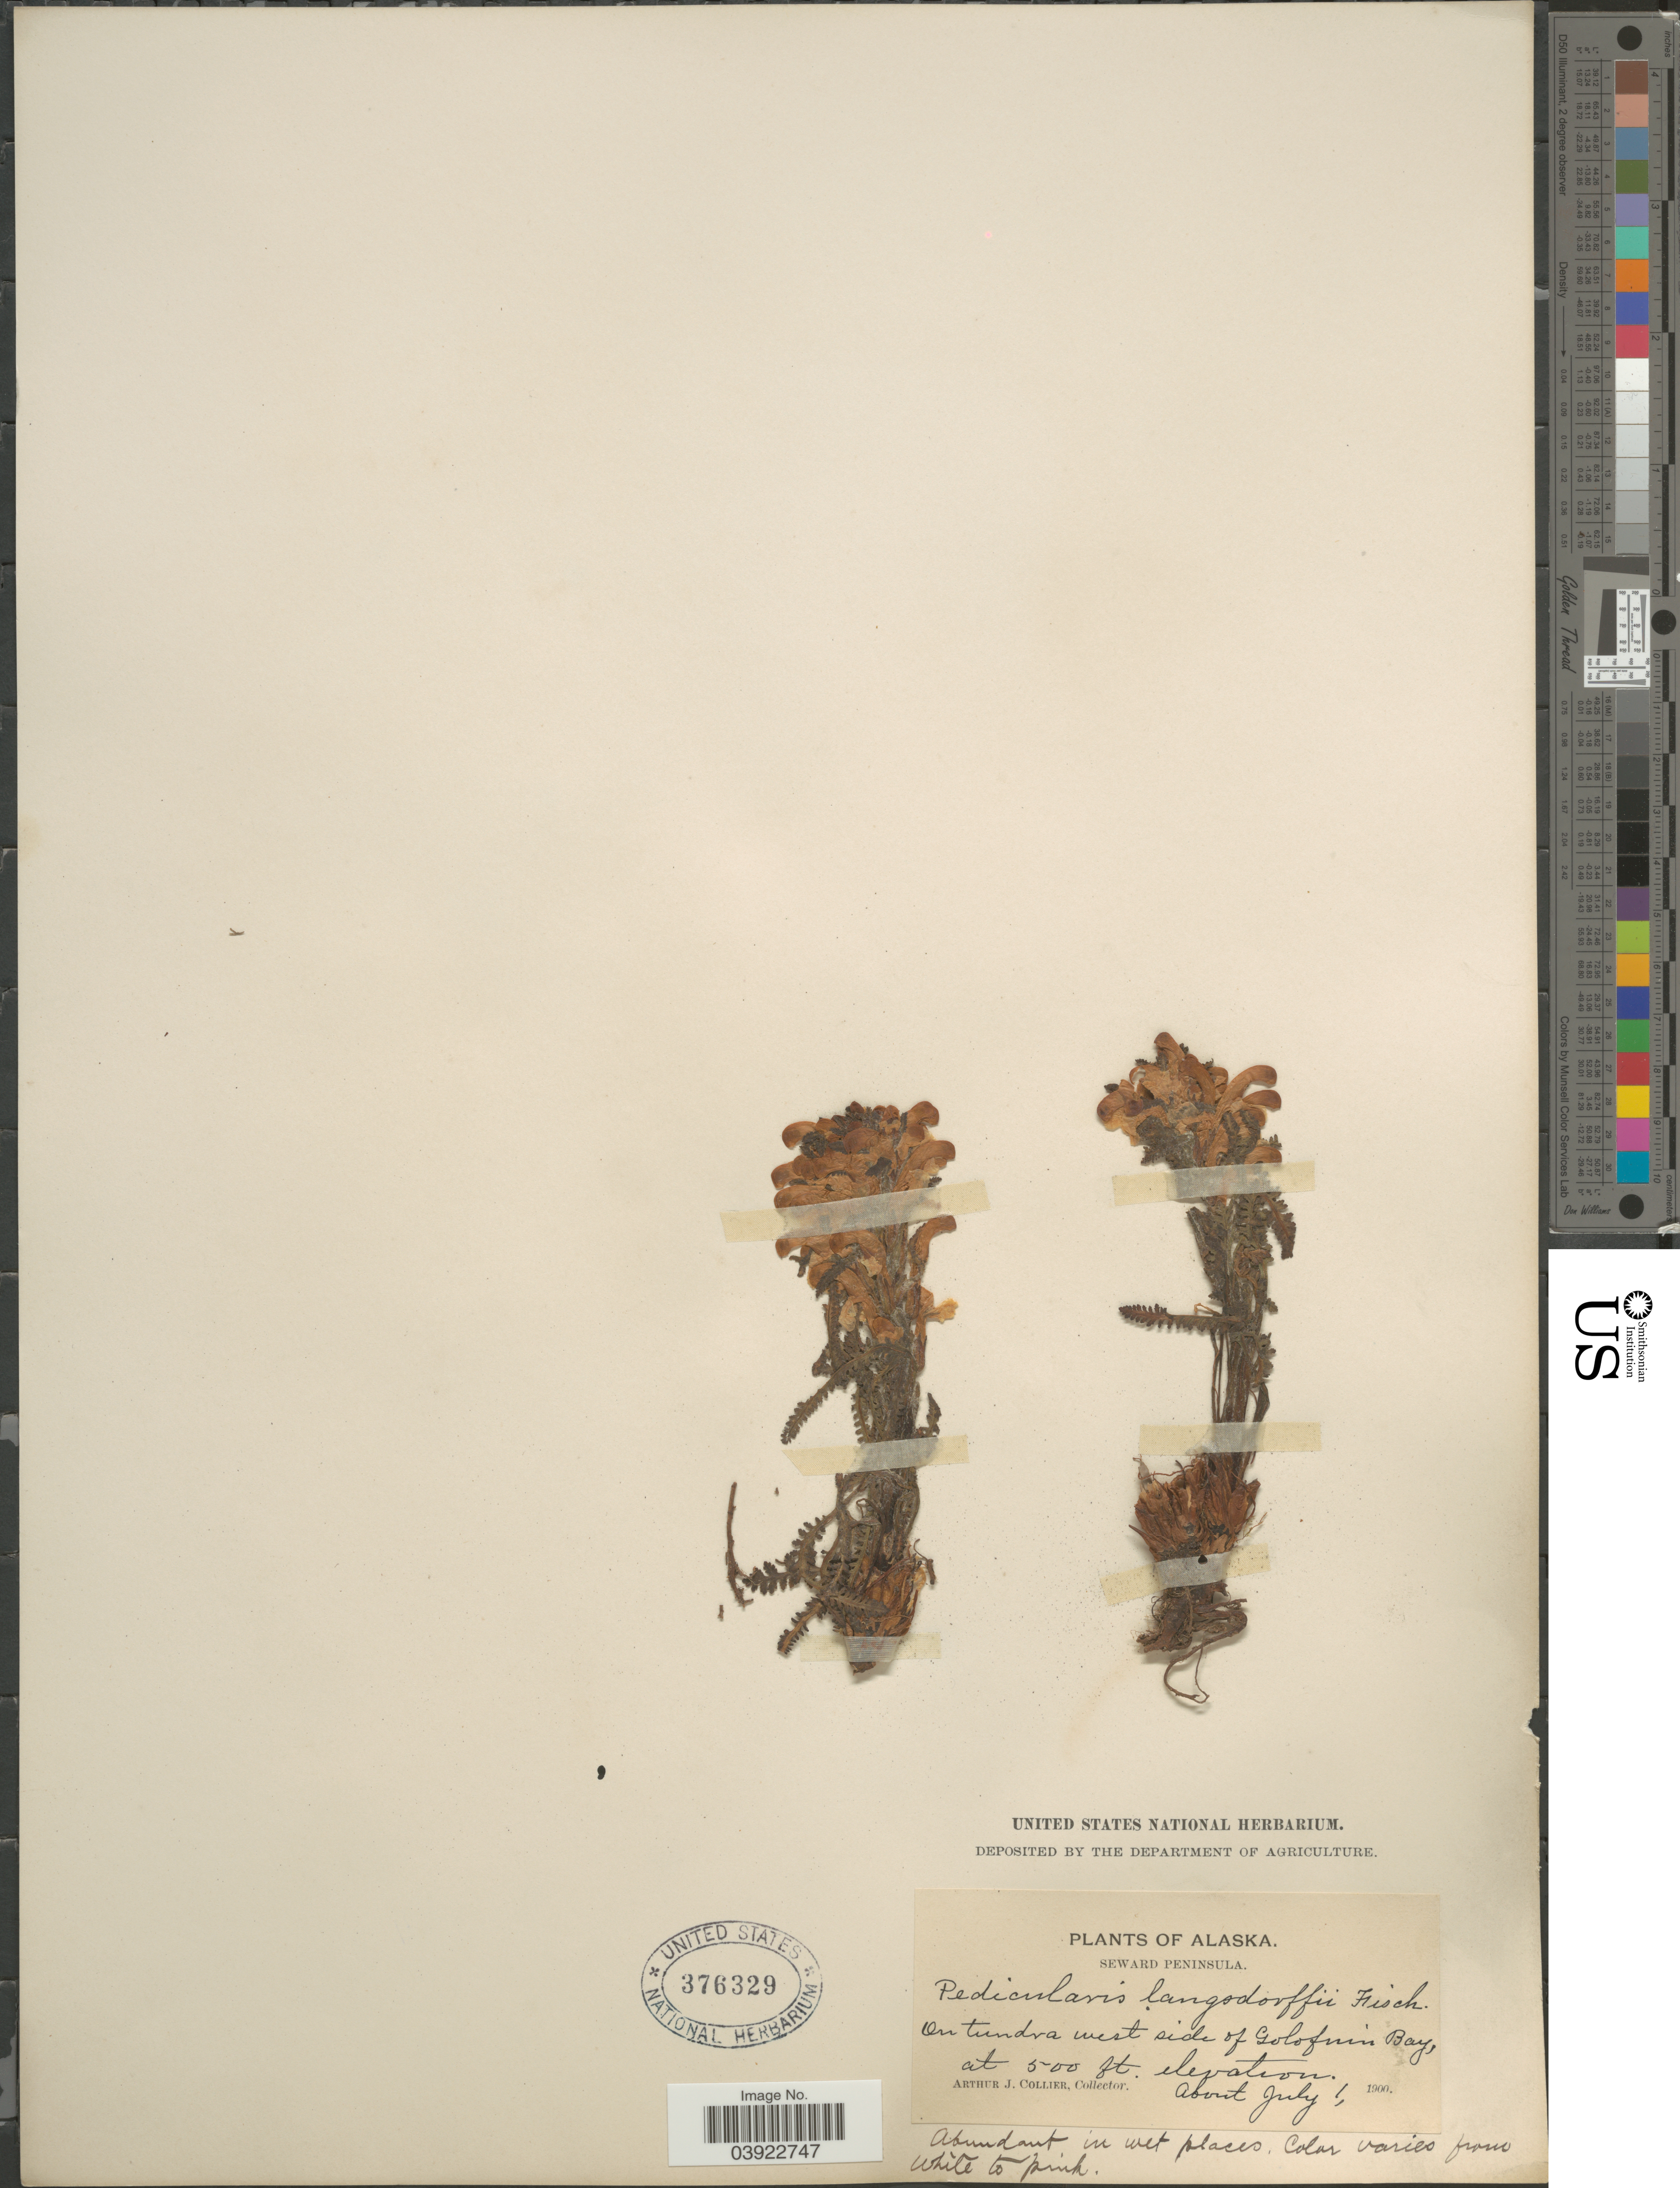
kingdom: Plantae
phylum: Tracheophyta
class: Magnoliopsida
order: Lamiales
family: Orobanchaceae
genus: Pedicularis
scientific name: Pedicularis langsdorffii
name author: Fisch. ex Steven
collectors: A. Collier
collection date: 1900-07-01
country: United States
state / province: Alaska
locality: Seward Peninsula. On tundra west side of Golofinn Bay.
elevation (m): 152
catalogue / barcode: US 376329